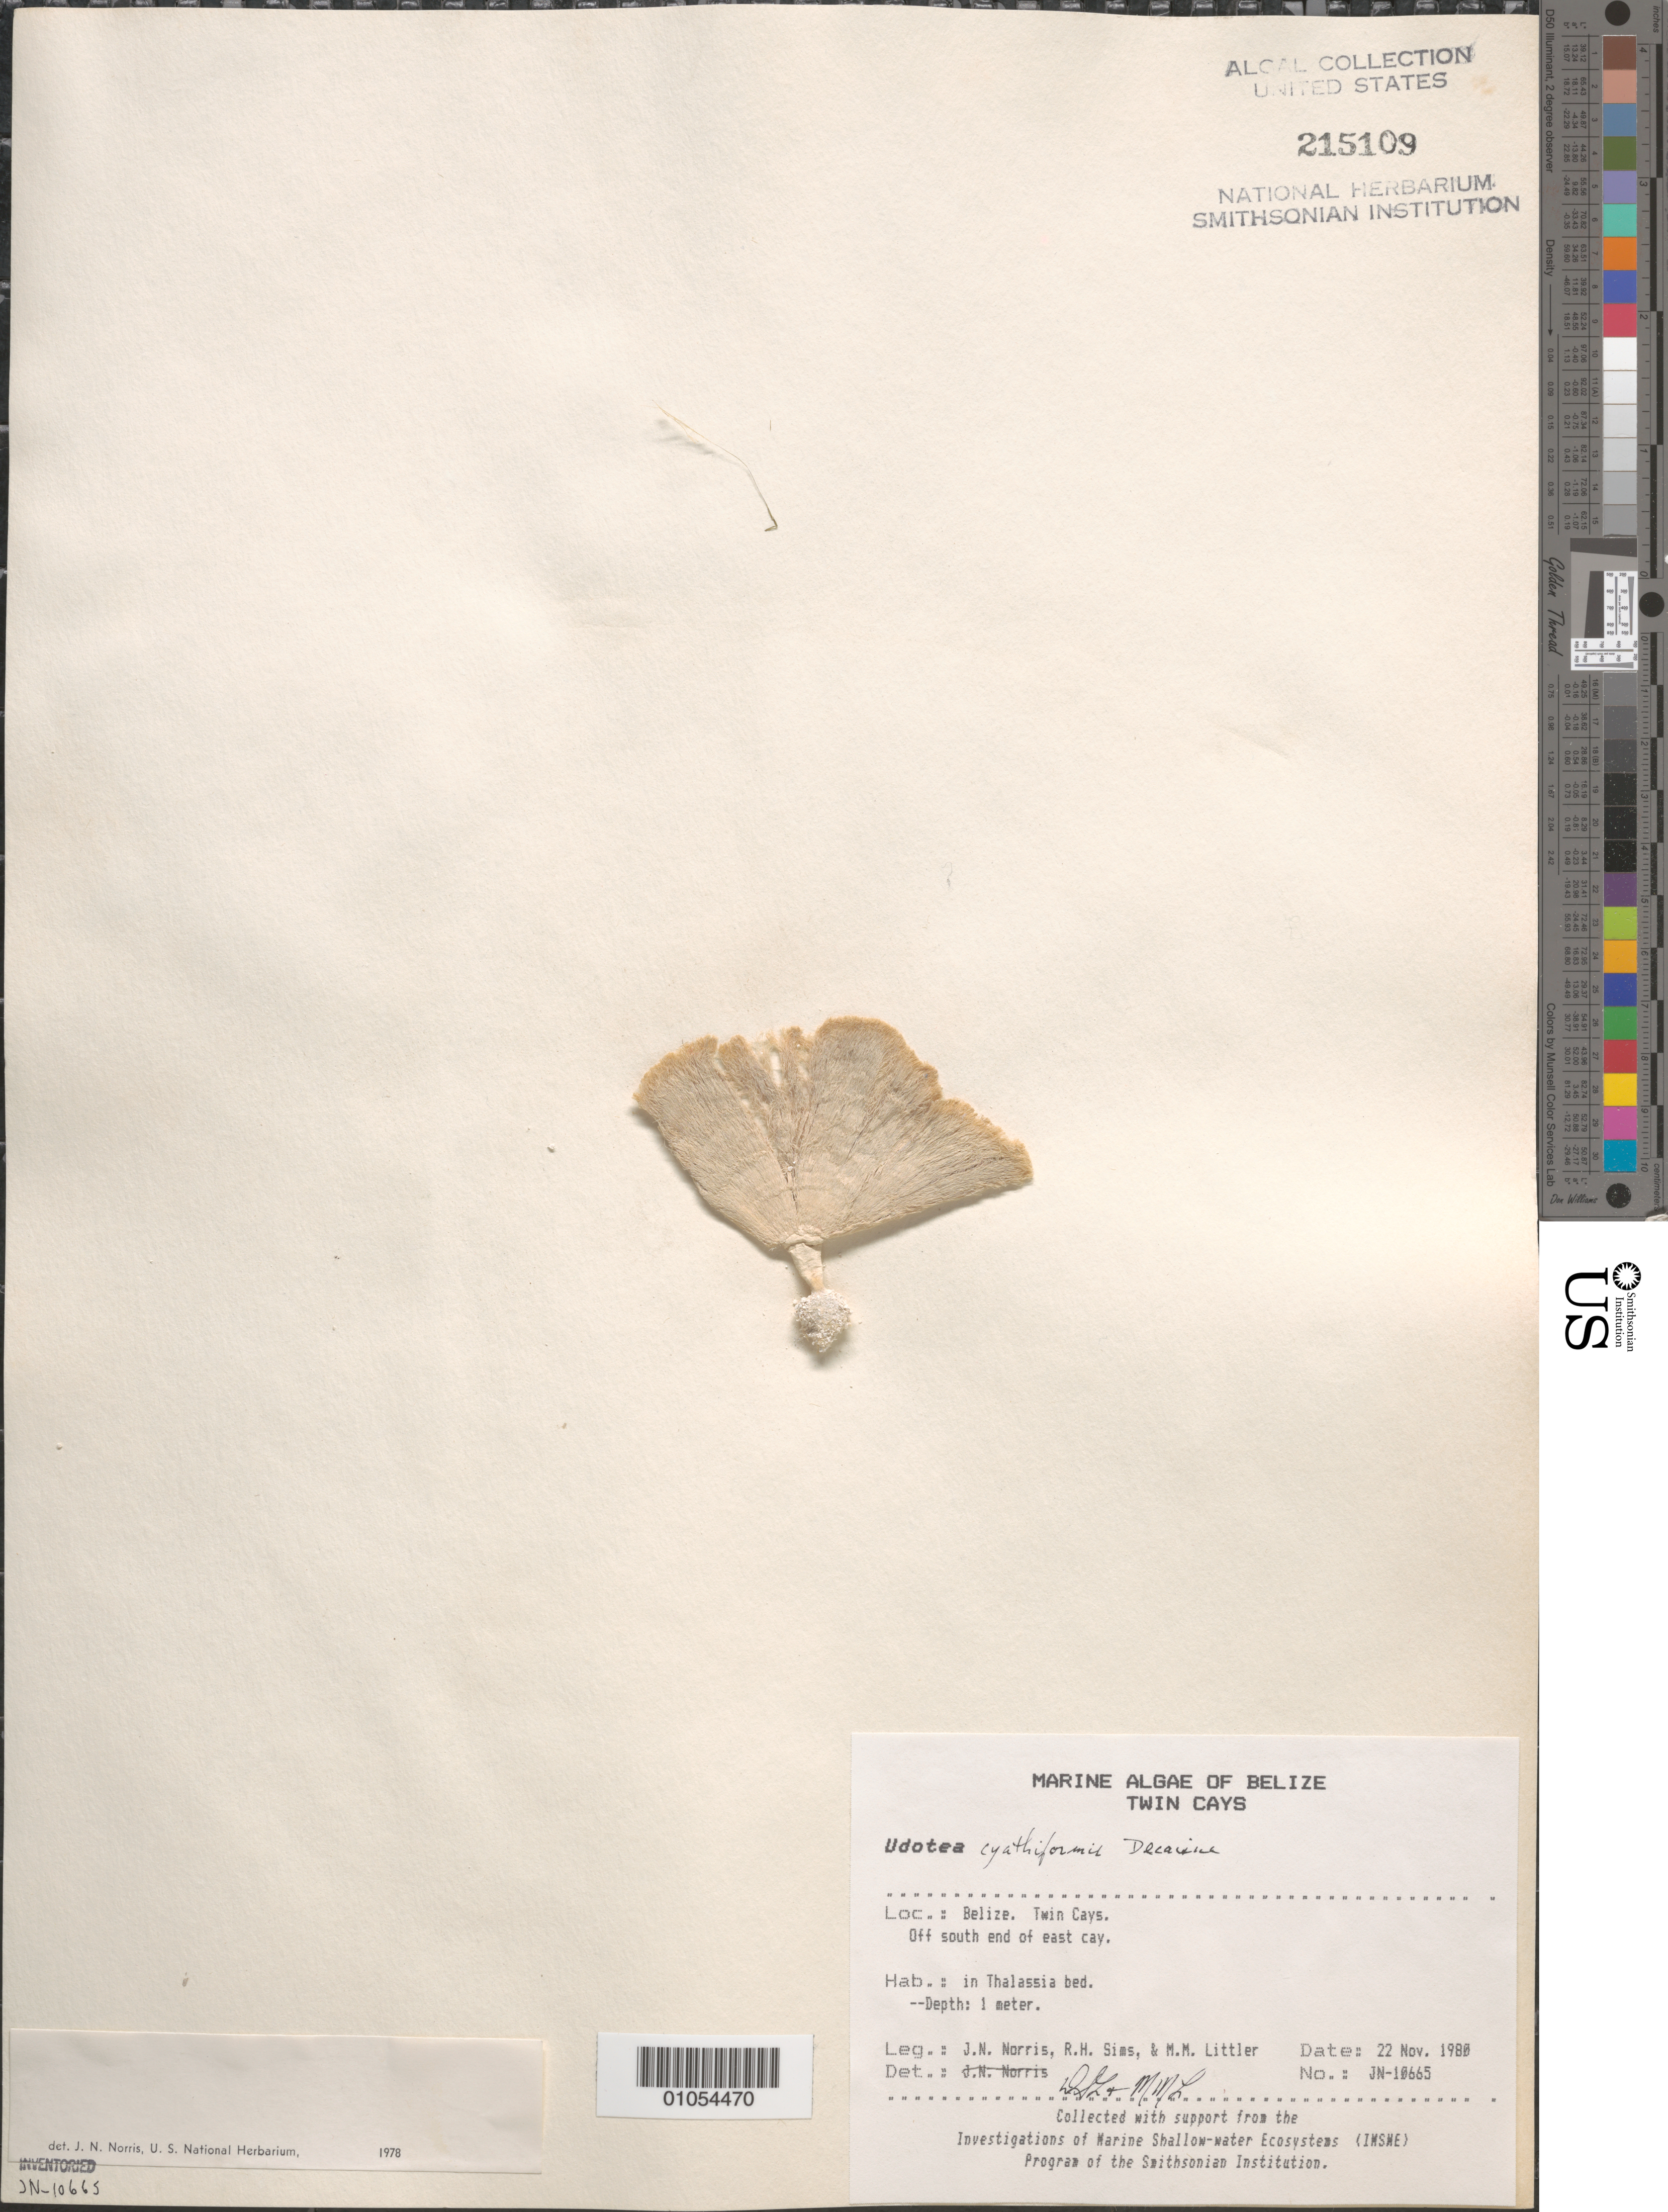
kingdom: Plantae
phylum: Chlorophyta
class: Ulvophyceae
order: Bryopsidales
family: Udoteaceae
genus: Udotea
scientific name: Udotea cyathiformis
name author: Decne.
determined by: Littler, D. S.; Littler, M. M.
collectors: J. N. Norris, R. H. Sims & M. M. Littler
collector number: JN-10665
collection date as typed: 22 Nov 1980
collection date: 1980-11-22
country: Belize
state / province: Stann Creek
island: East Cay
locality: Off south end of east cay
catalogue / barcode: US 215109